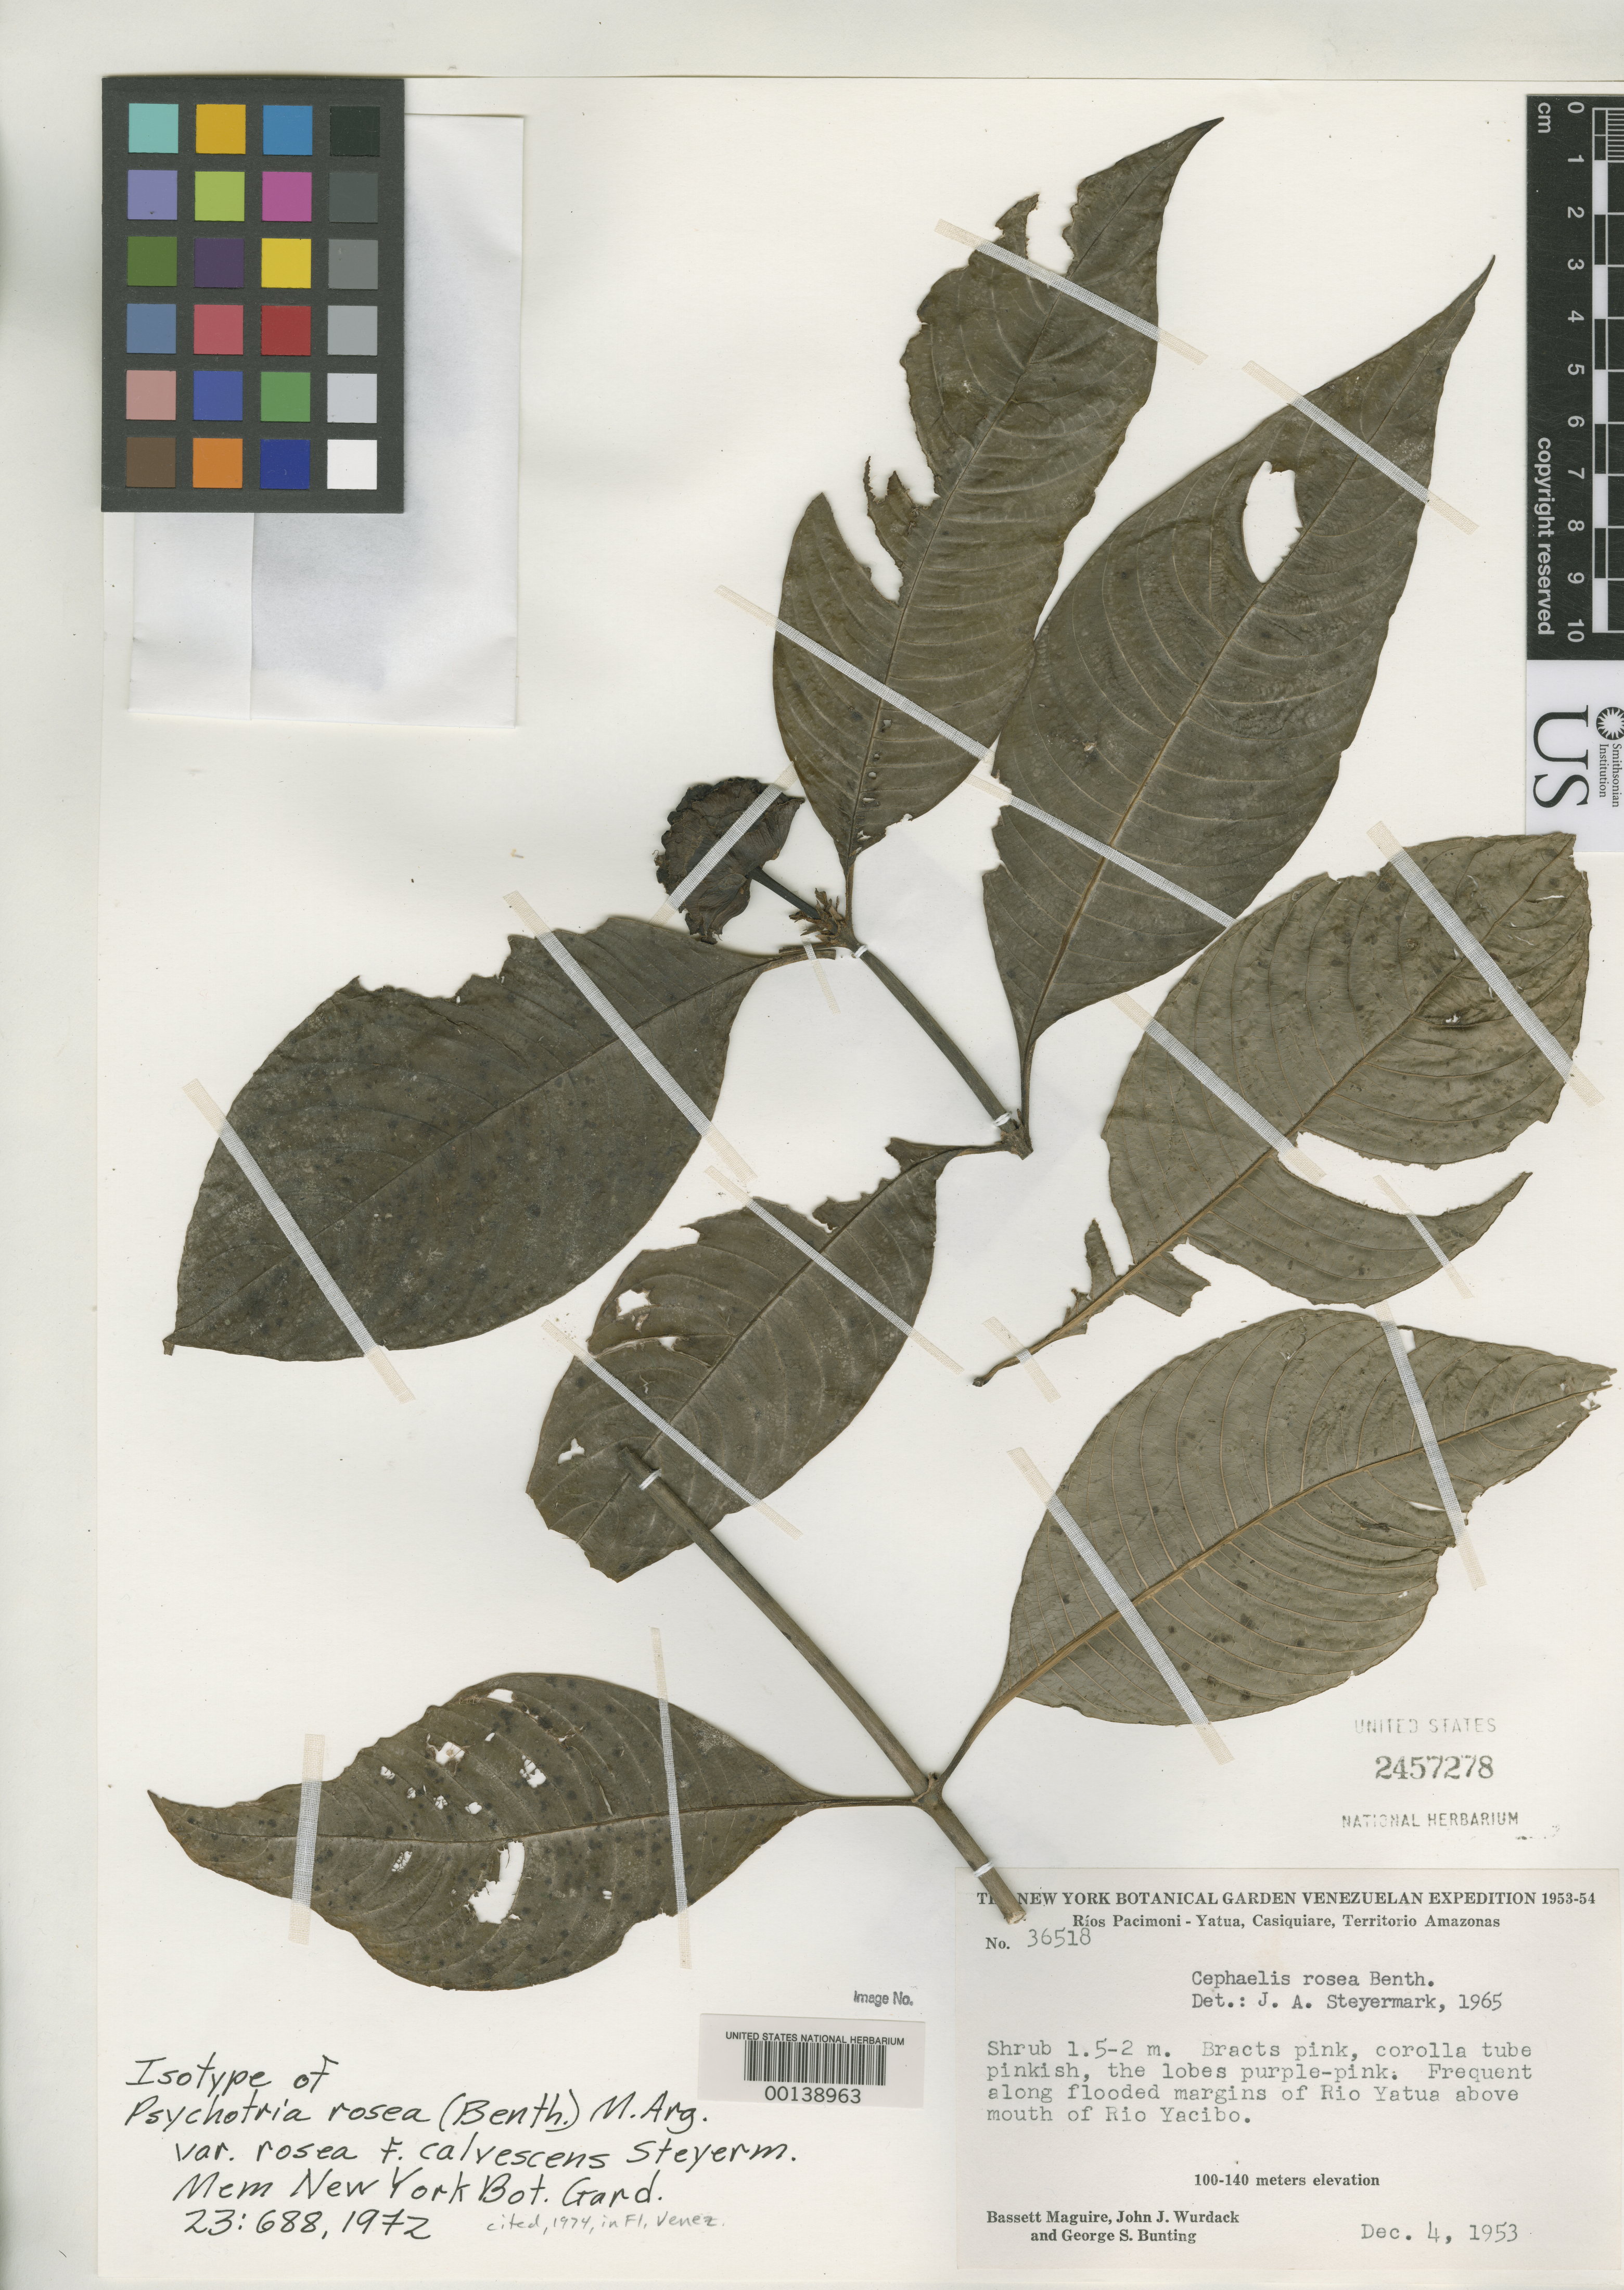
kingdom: Plantae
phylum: Tracheophyta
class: Magnoliopsida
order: Gentianales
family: Rubiaceae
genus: Psychotria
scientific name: Psychotria rosea f. calvescens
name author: Steyerm.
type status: Isotype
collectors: B. Maguire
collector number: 36518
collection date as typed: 04 Dec 1953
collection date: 1953-12-04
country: Venezuela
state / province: Amazonas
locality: Above mouth of Rio Yacibo.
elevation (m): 100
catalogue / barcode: US 2457278